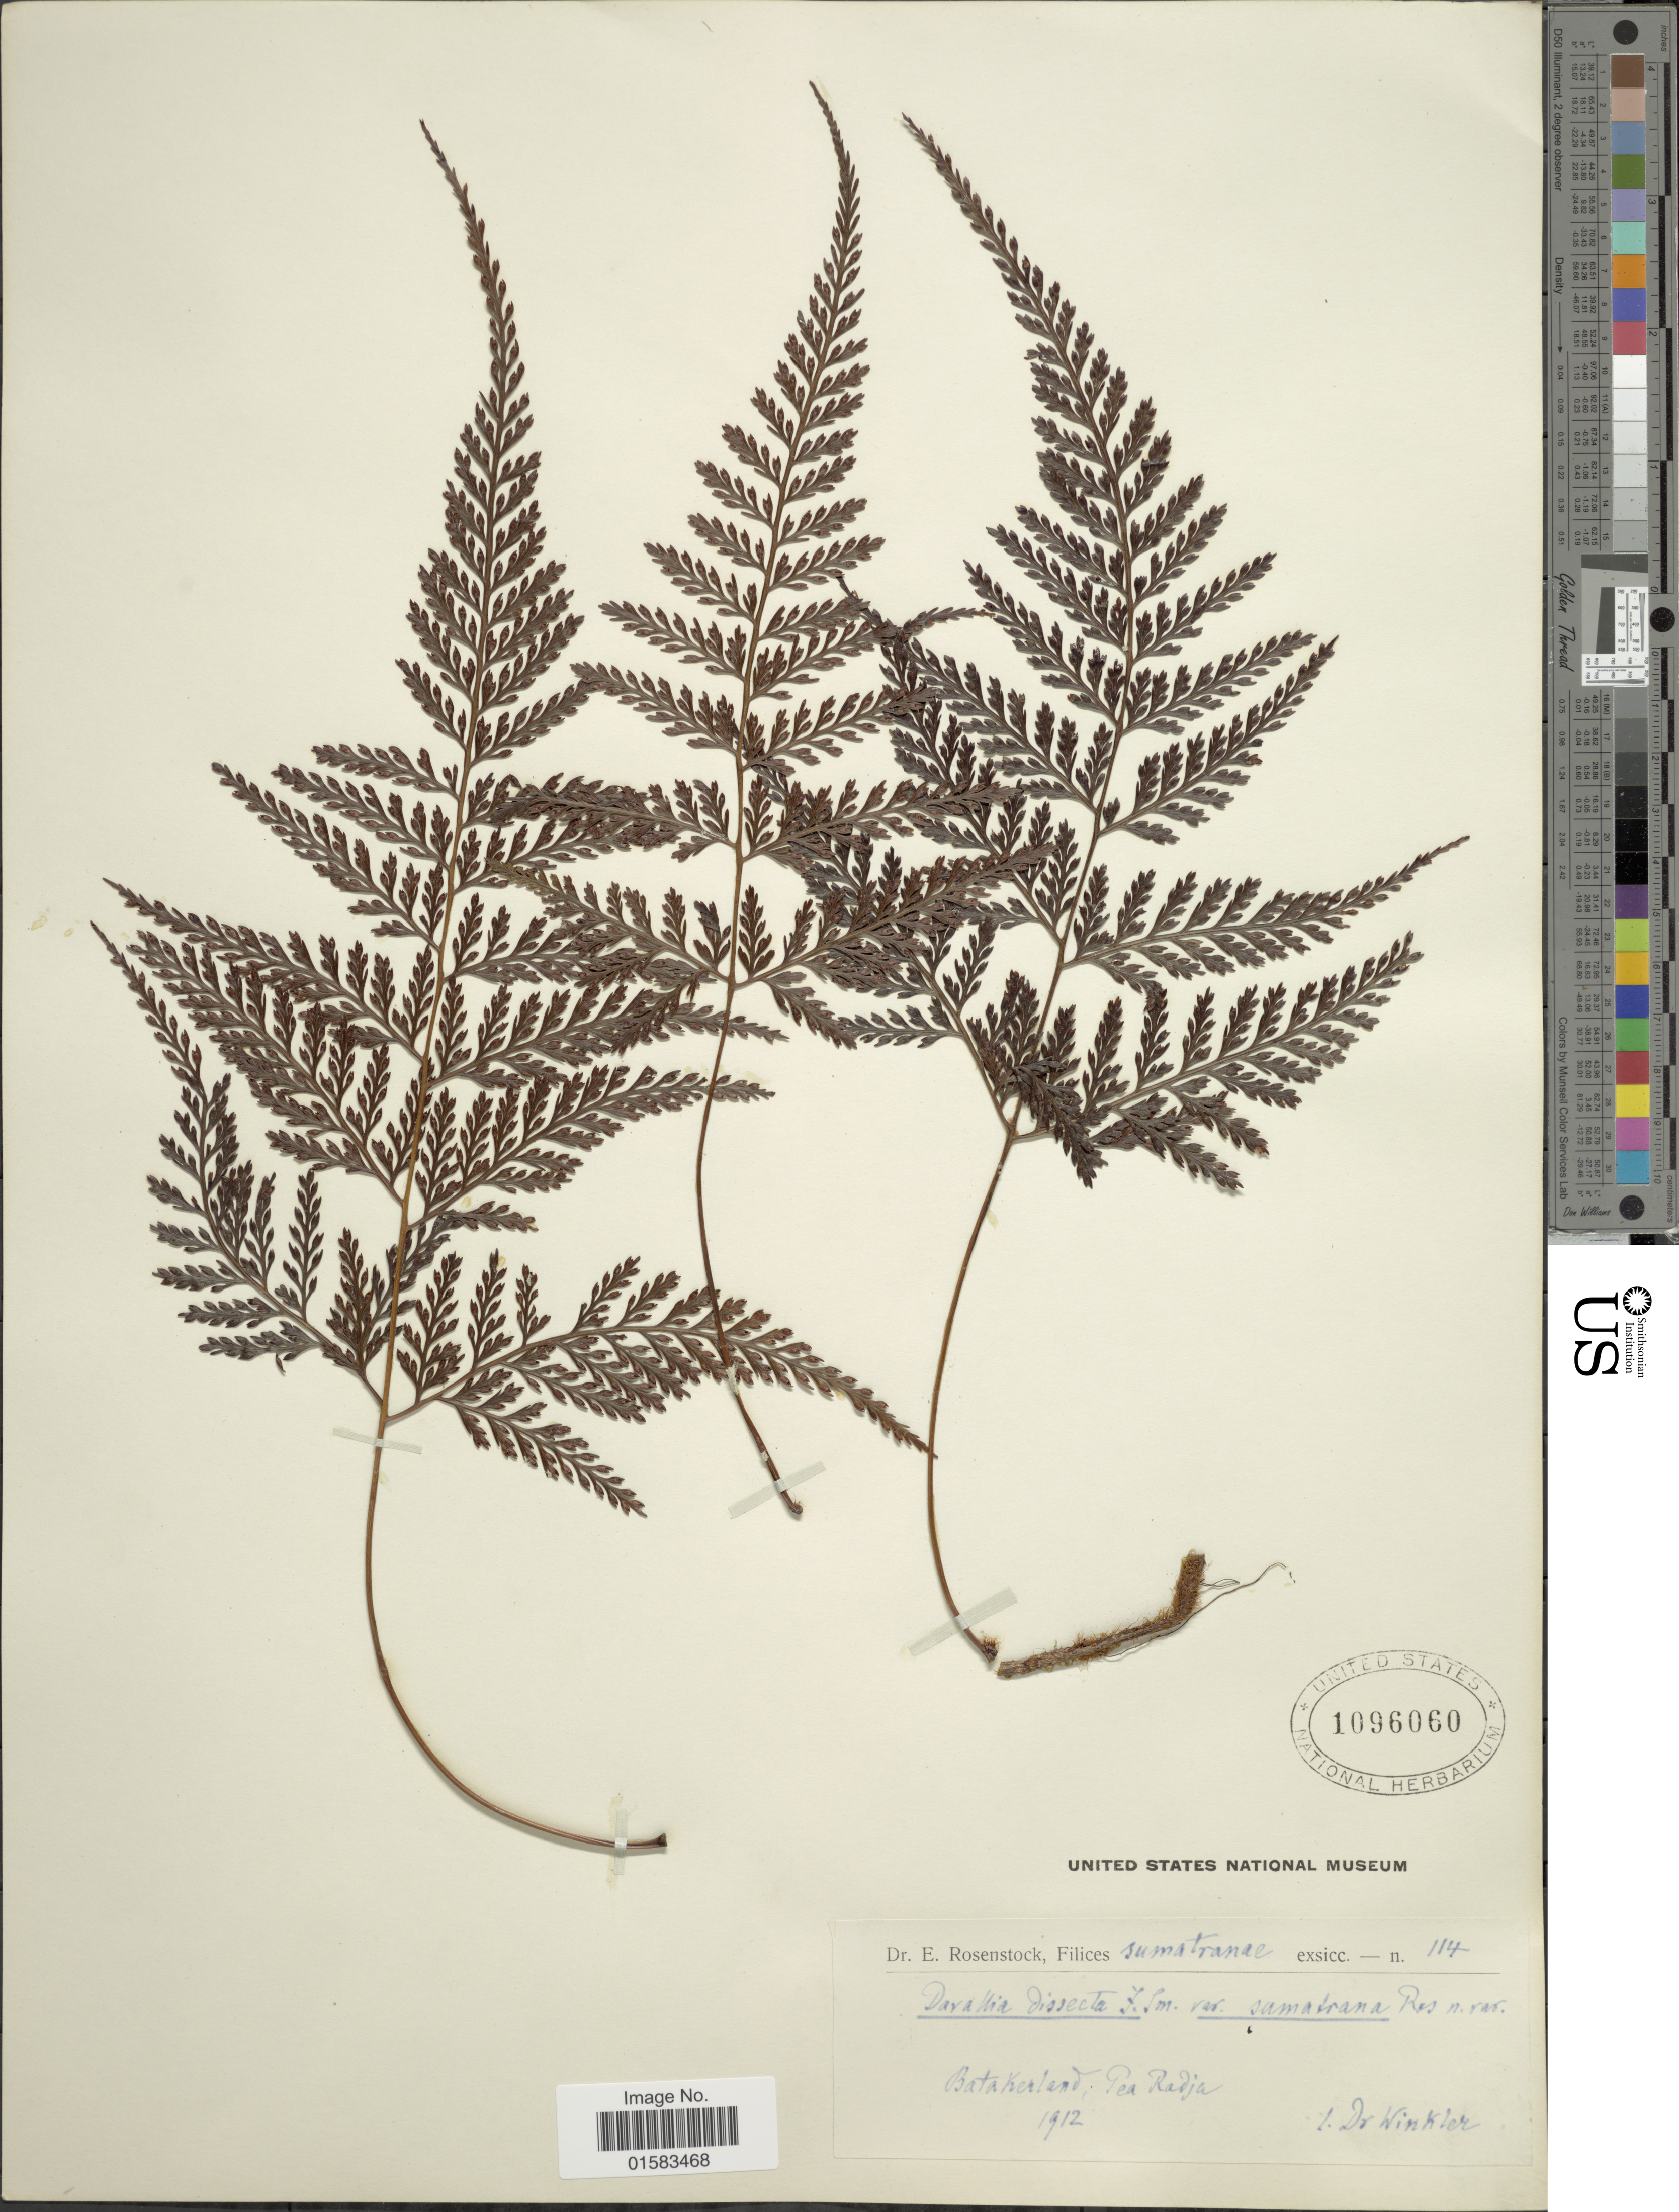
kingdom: Plantae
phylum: Tracheophyta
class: Polypodiopsida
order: Polypodiales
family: Davalliaceae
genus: Davallia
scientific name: Davallia trichomanoides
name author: Blume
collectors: -. Winkler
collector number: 114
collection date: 1912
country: Indonesia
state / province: Sumatra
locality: Batakerland, Pea Radja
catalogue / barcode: US 1096060